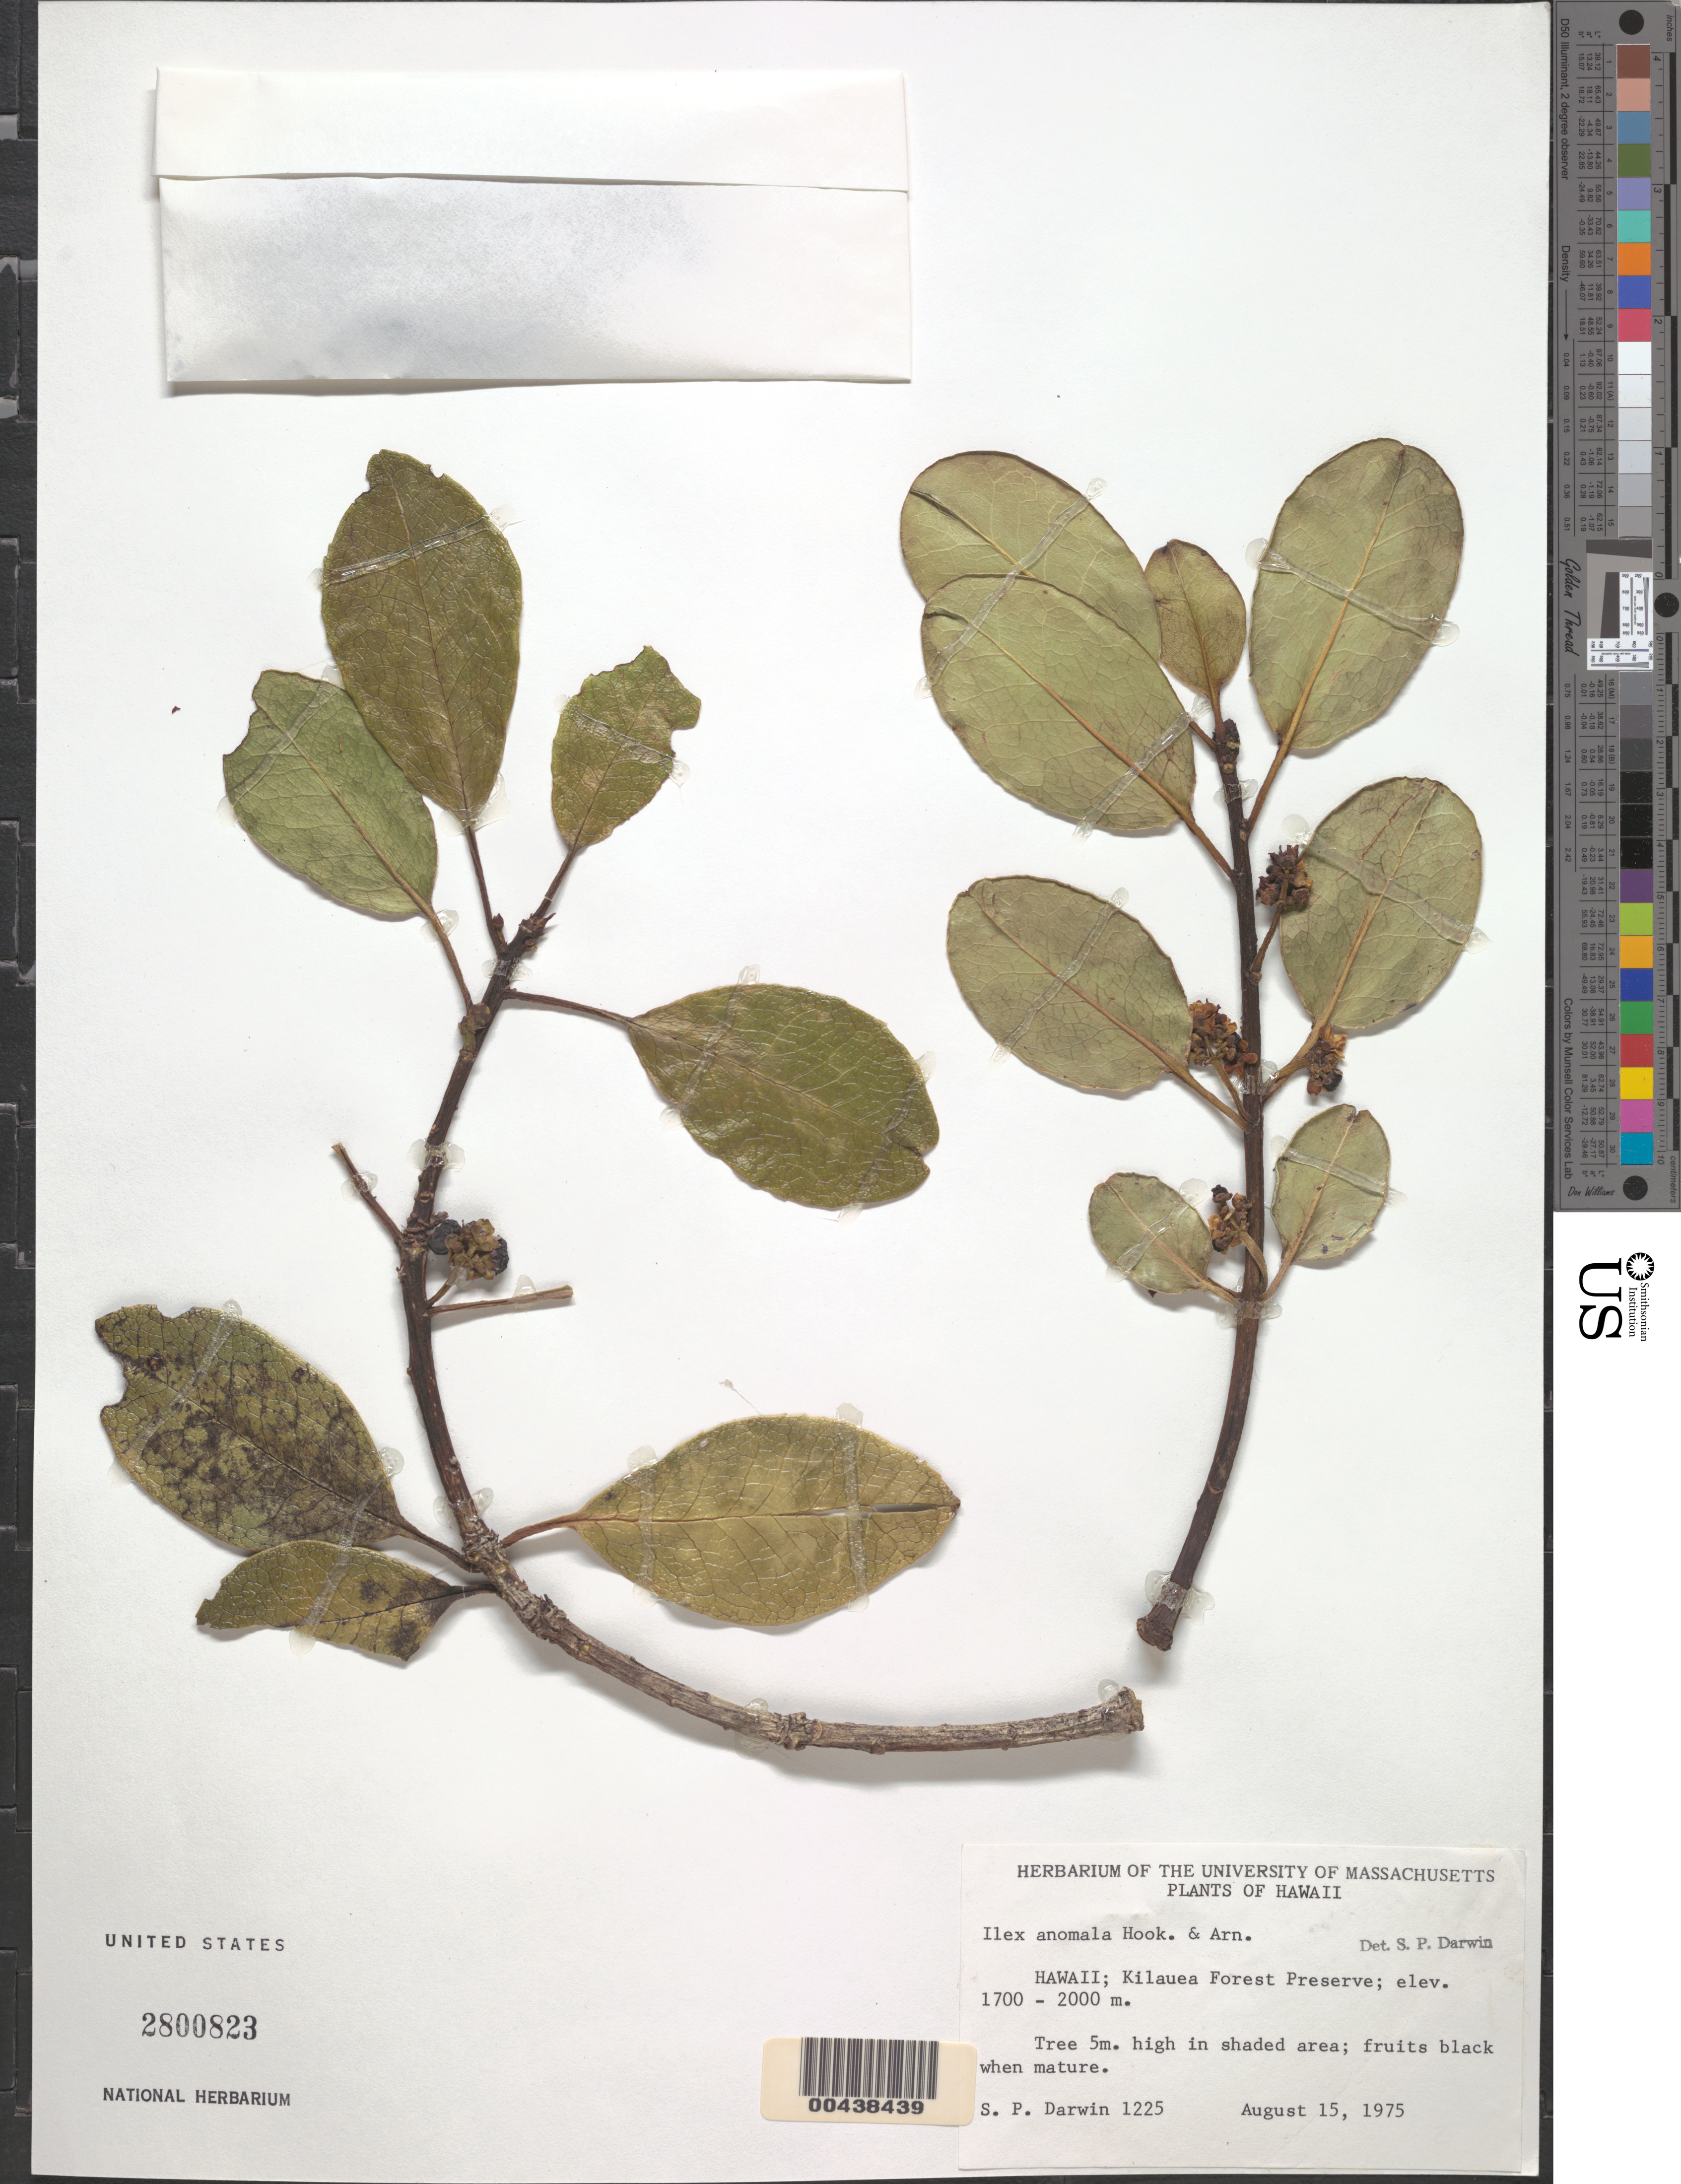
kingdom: Plantae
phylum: Tracheophyta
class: Magnoliopsida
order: Aquifoliales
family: Aquifoliaceae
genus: Ilex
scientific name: Ilex anomala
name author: Hook. & Arn.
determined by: Darwin, S. P.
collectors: S. P. Darwin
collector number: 1225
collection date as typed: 15 Aug 1975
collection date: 1975-08-15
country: United States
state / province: Hawaii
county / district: Hawaii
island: Hawaii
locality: Kilauea Forest Preserve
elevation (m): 1700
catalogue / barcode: US 2800823